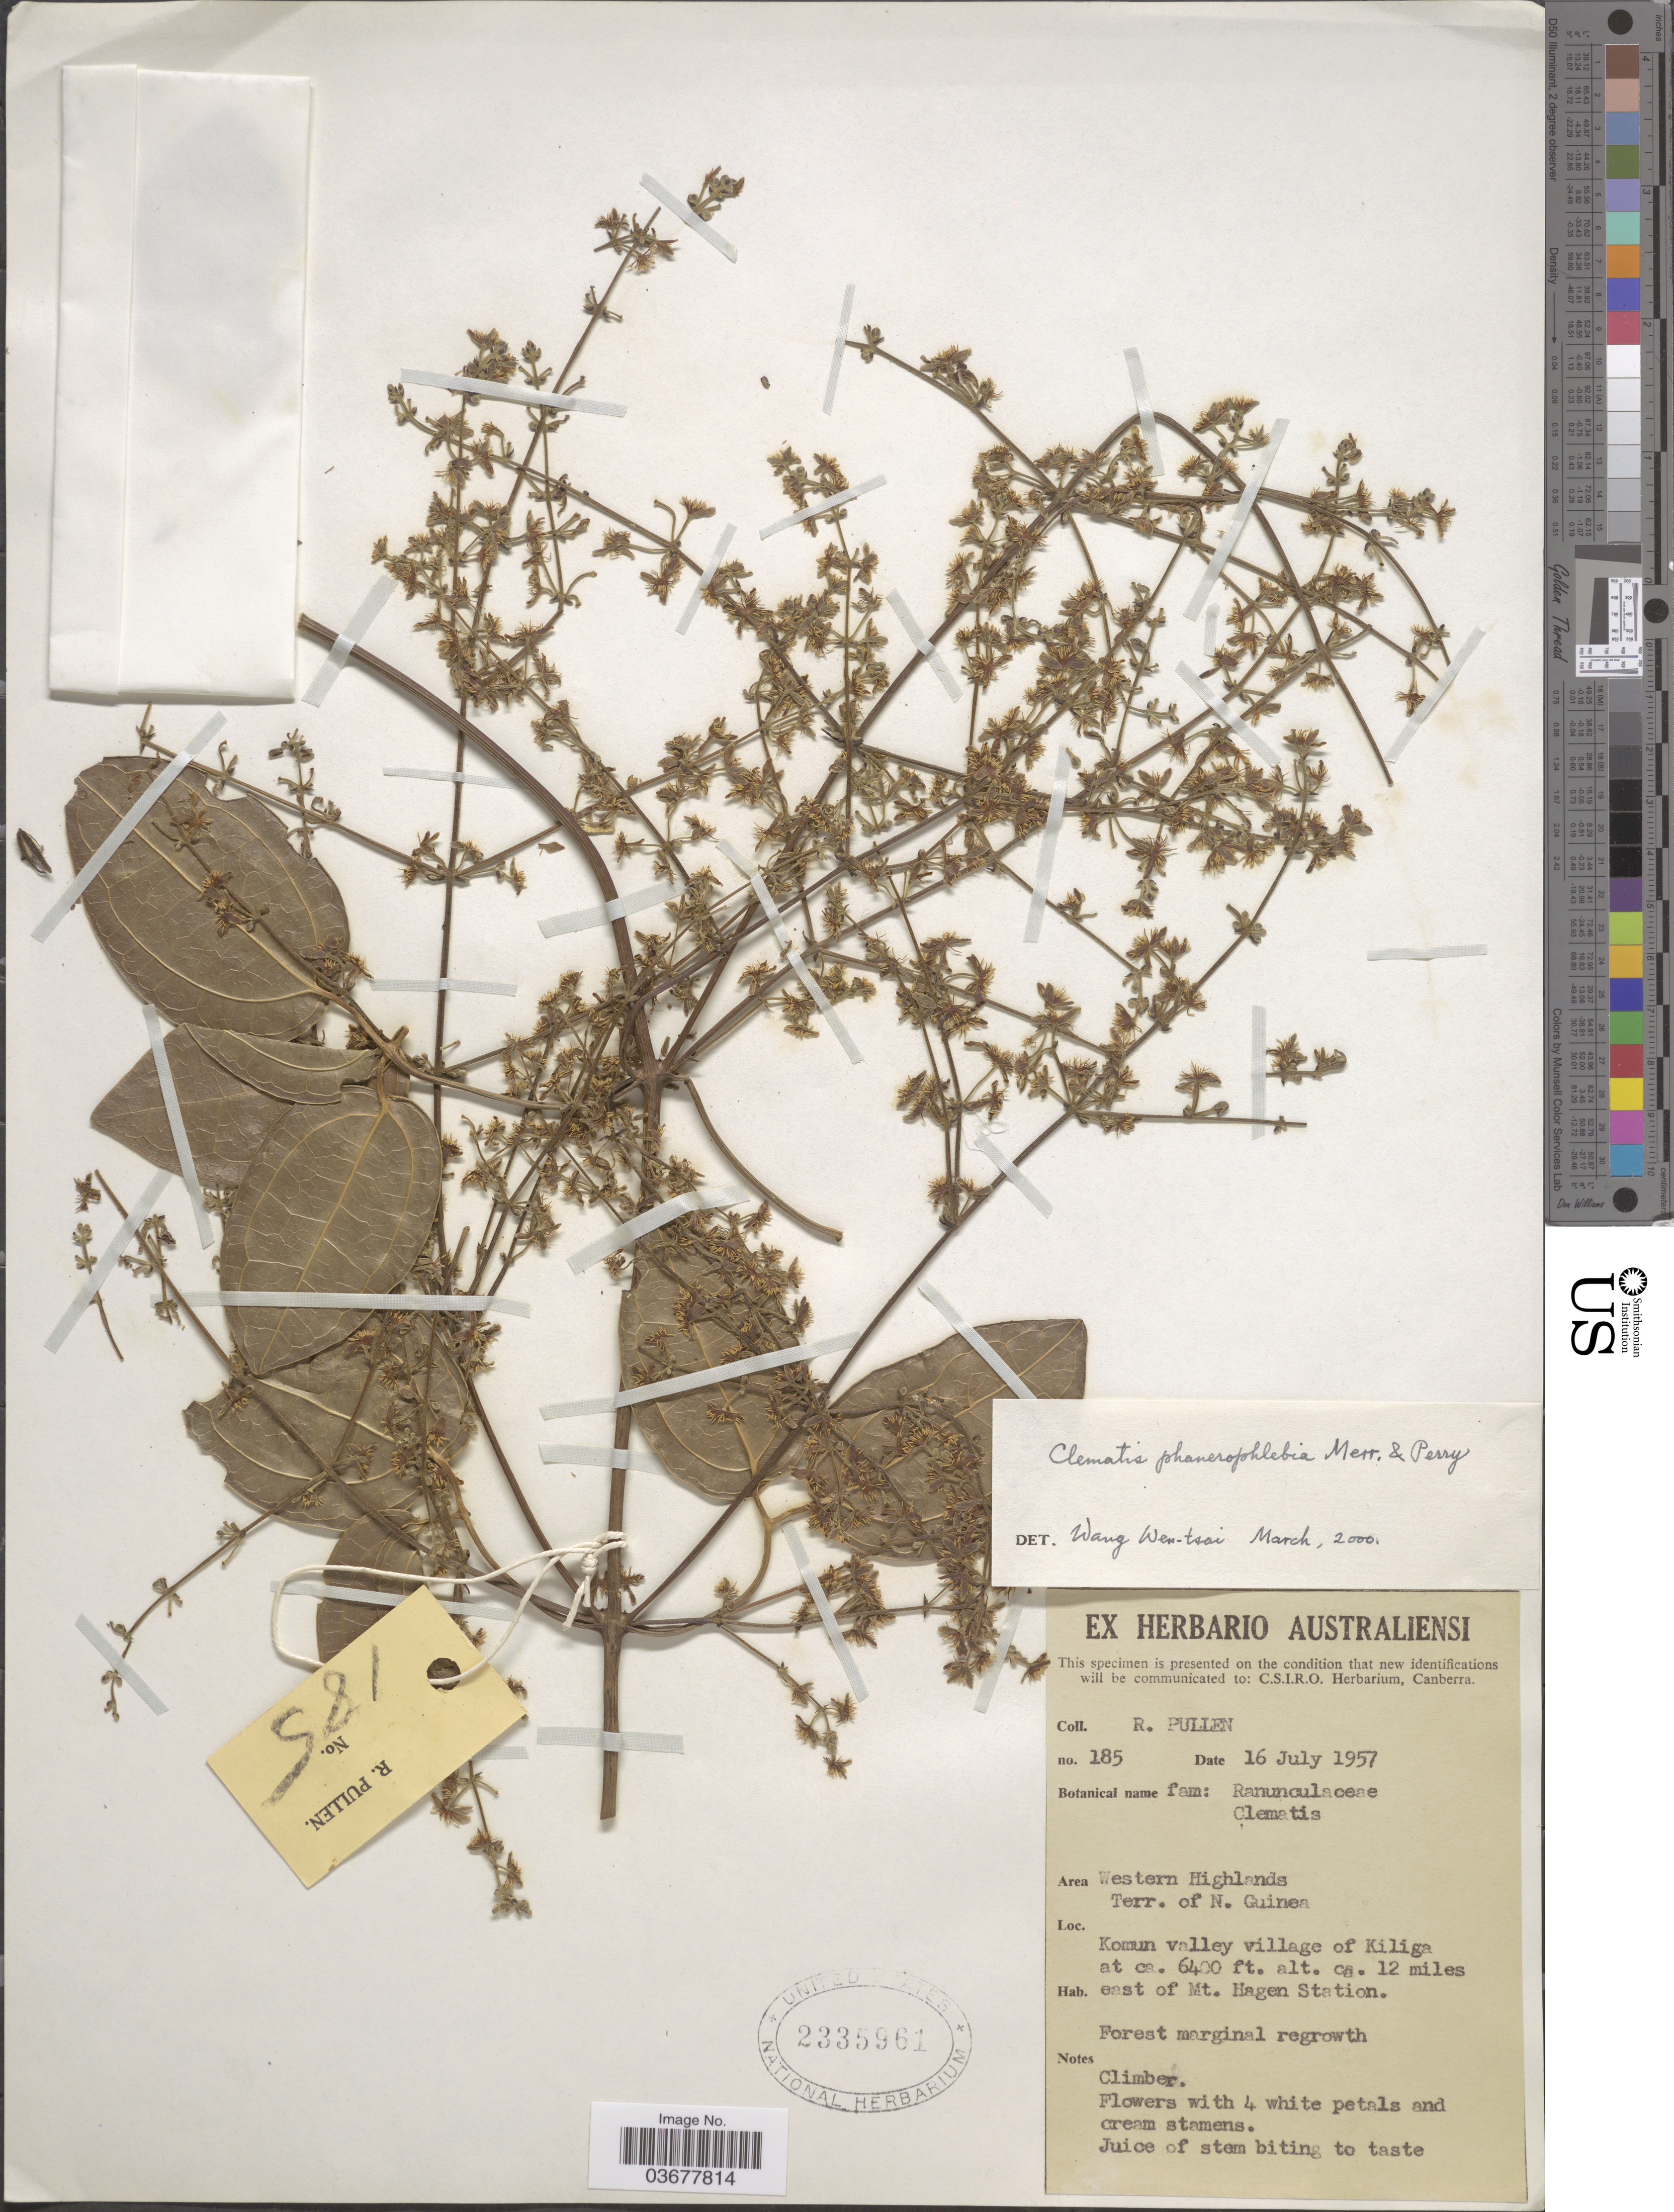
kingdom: Plantae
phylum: Tracheophyta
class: Magnoliopsida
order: Ranunculales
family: Ranunculaceae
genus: Clematis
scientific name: Clematis phanerophlebia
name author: Merr. & L.M. Perry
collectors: R. Pullen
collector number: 185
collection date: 1957-07-16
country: Papua New Guinea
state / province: Western Highlands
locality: Area Western Highlands. Terr. of N. Guinea. Komun valley village of Kiliga ca. 12 miles east of Mt. Hagen Station.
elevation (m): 1951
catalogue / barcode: US 2335961